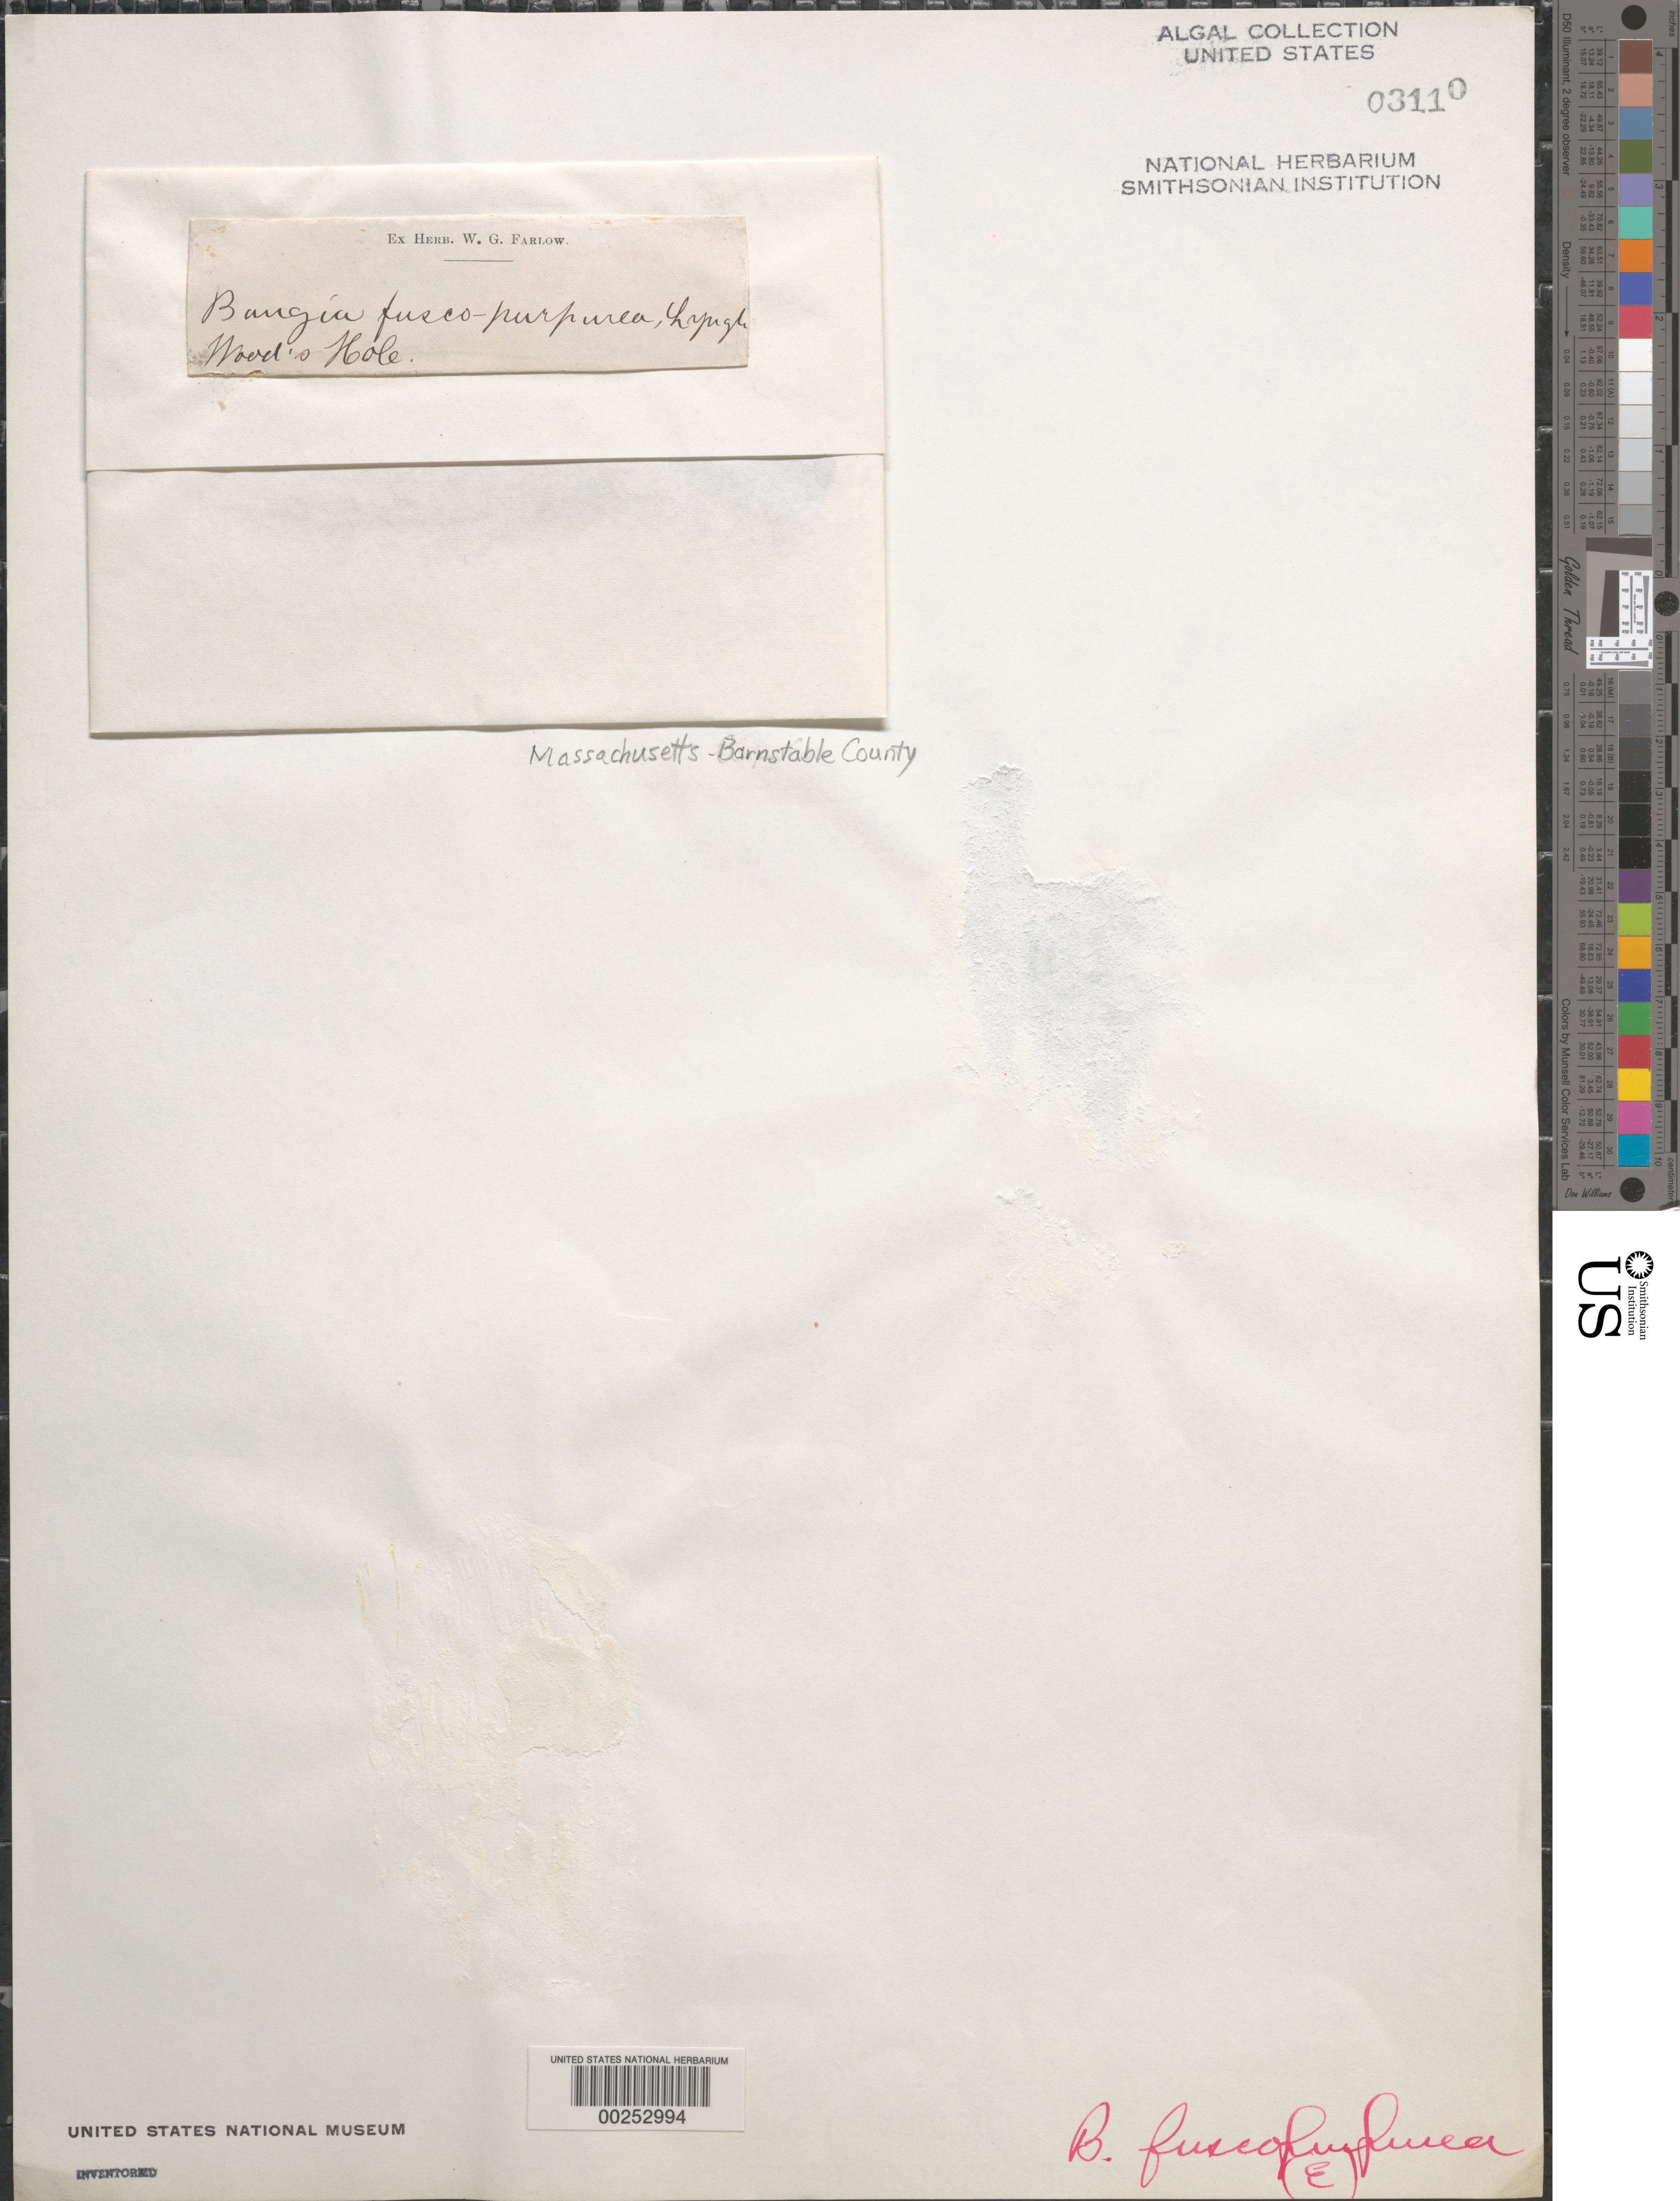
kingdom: Plantae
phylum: Rhodophyta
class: Bangiophyceae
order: Bangiales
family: Bangiaceae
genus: Bangia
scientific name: Bangia fuscopurpurea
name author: (Dillwyn) Lyngb.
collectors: W. Farlow (Herbarium)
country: United States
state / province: Massachusetts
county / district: Barnstable County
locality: Woods Hole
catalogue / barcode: US 3110